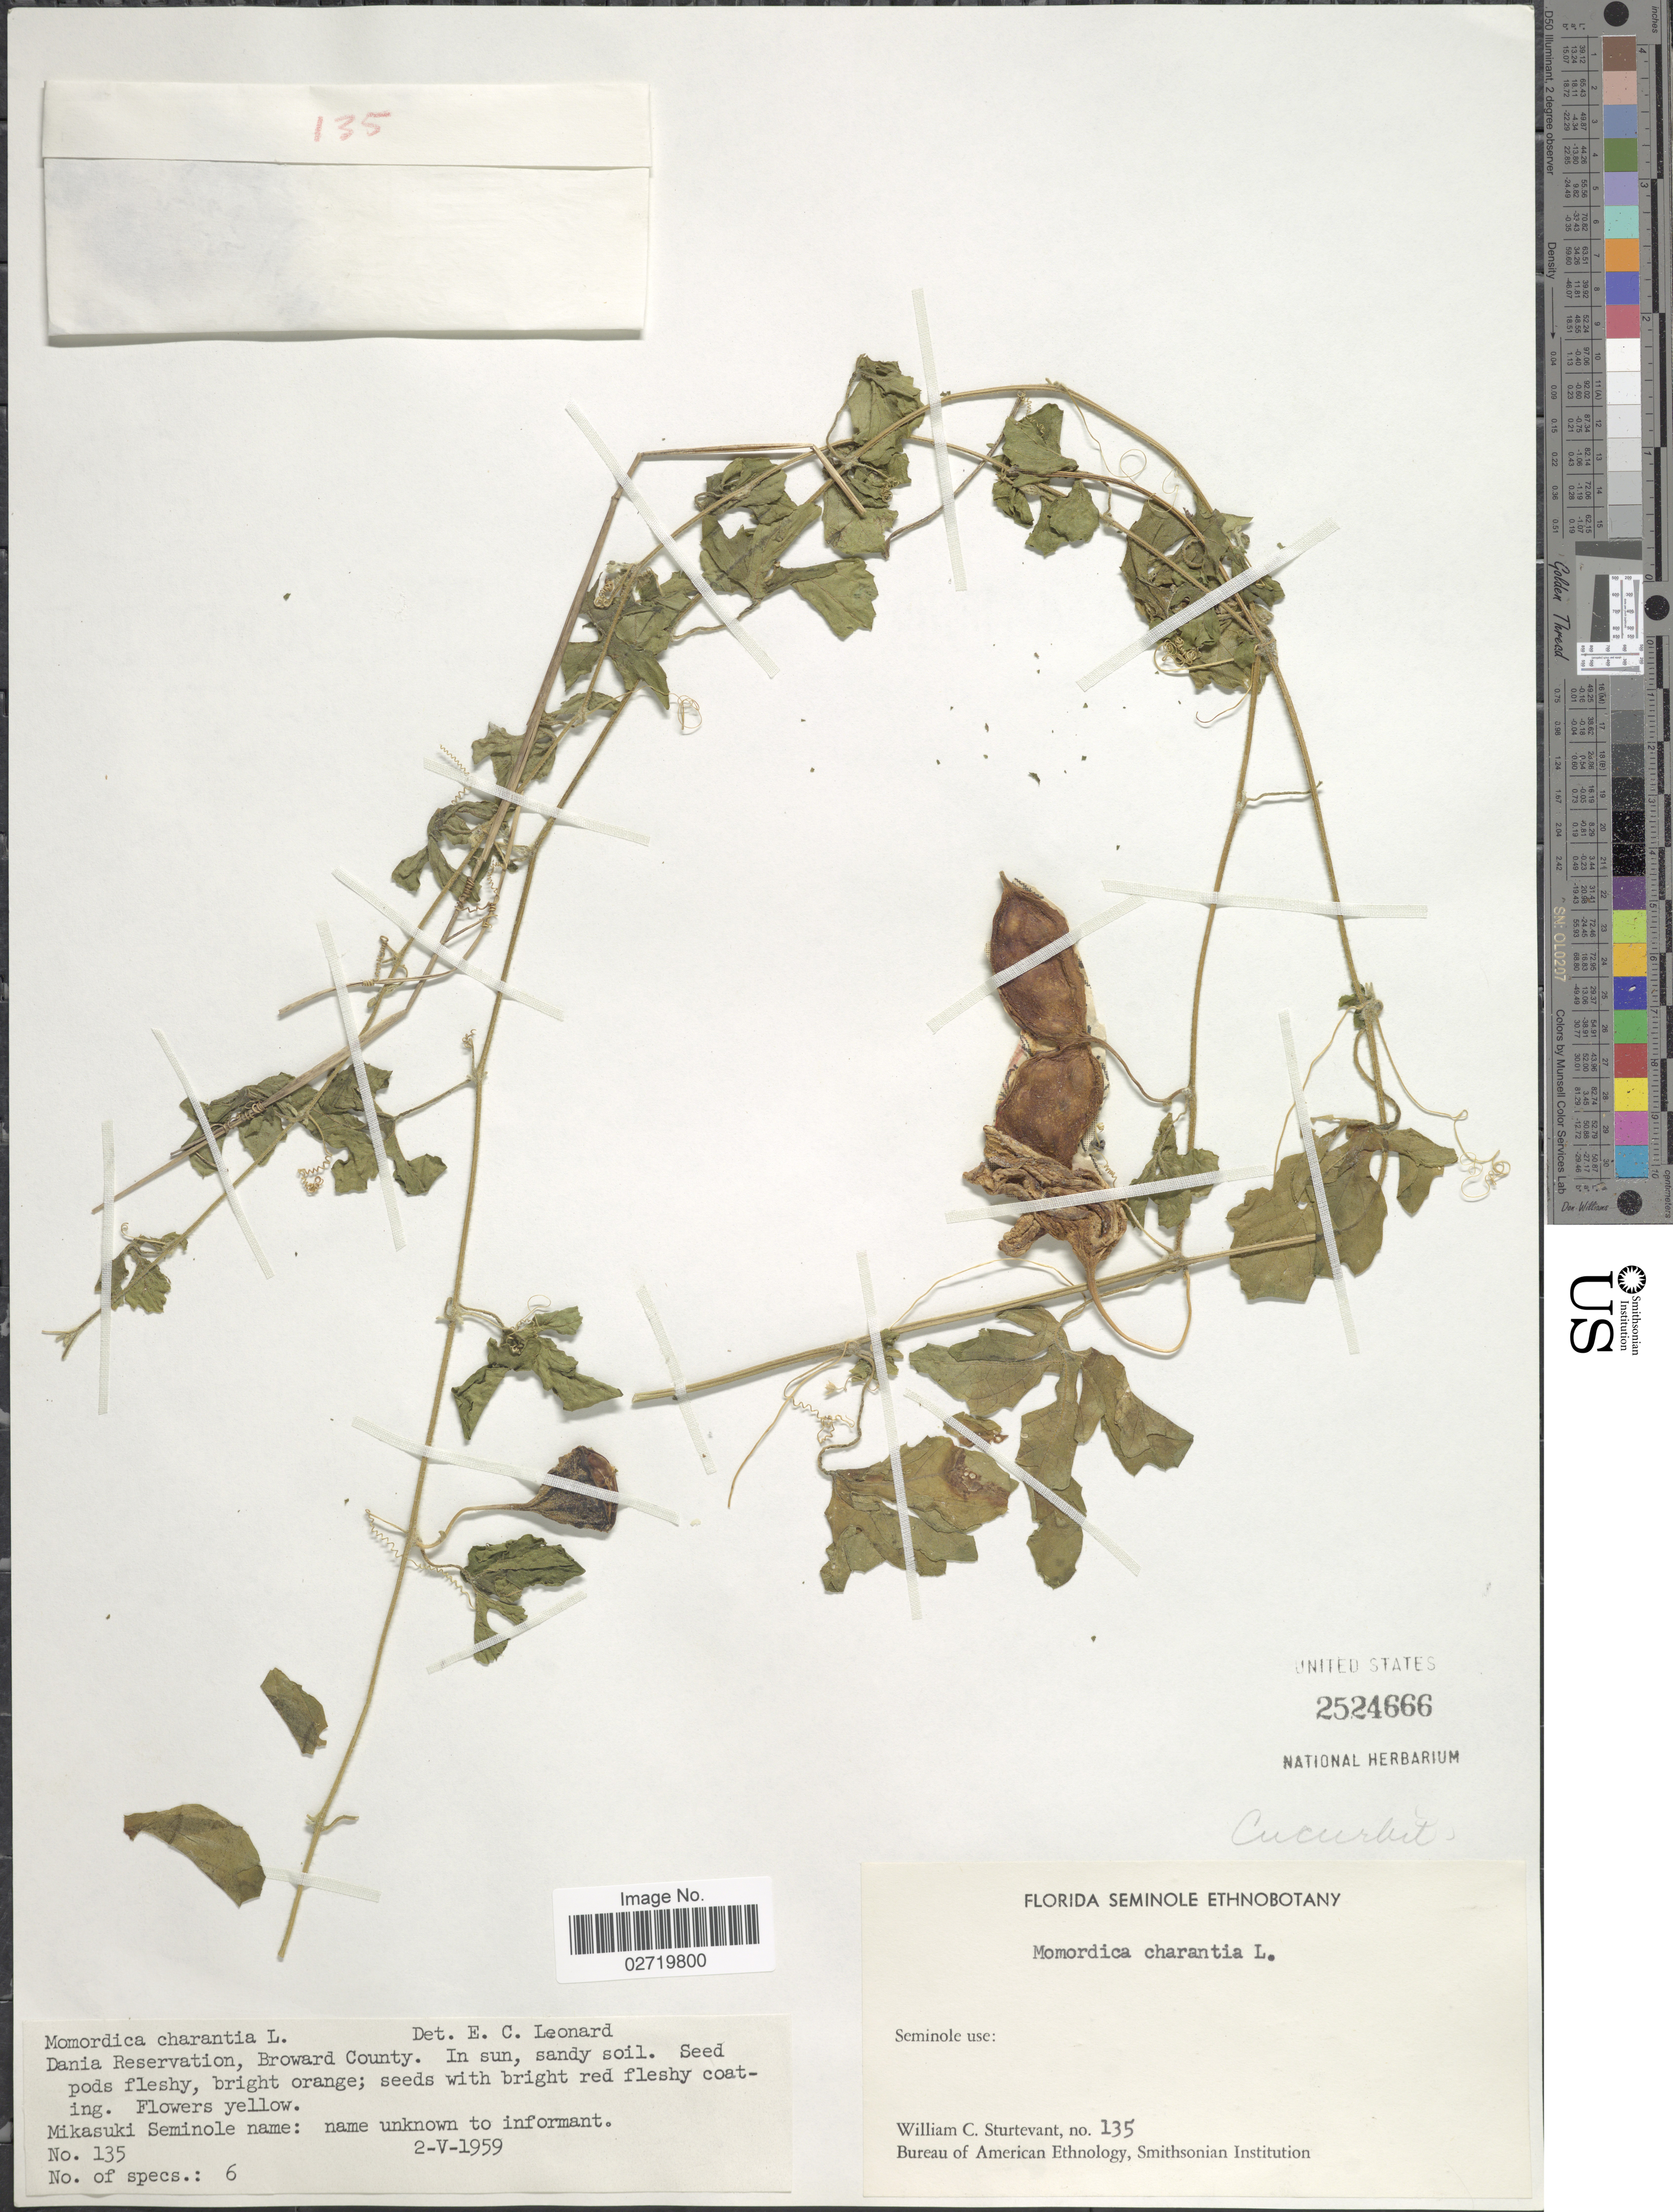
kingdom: Plantae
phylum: Tracheophyta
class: Magnoliopsida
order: Cucurbitales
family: Cucurbitaceae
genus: Momordica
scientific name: Momordica charantia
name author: L.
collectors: W. Sturtevant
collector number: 135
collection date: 1959-05-02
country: United States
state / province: Florida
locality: Dania Reservation, Broward County.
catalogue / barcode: US 2524666